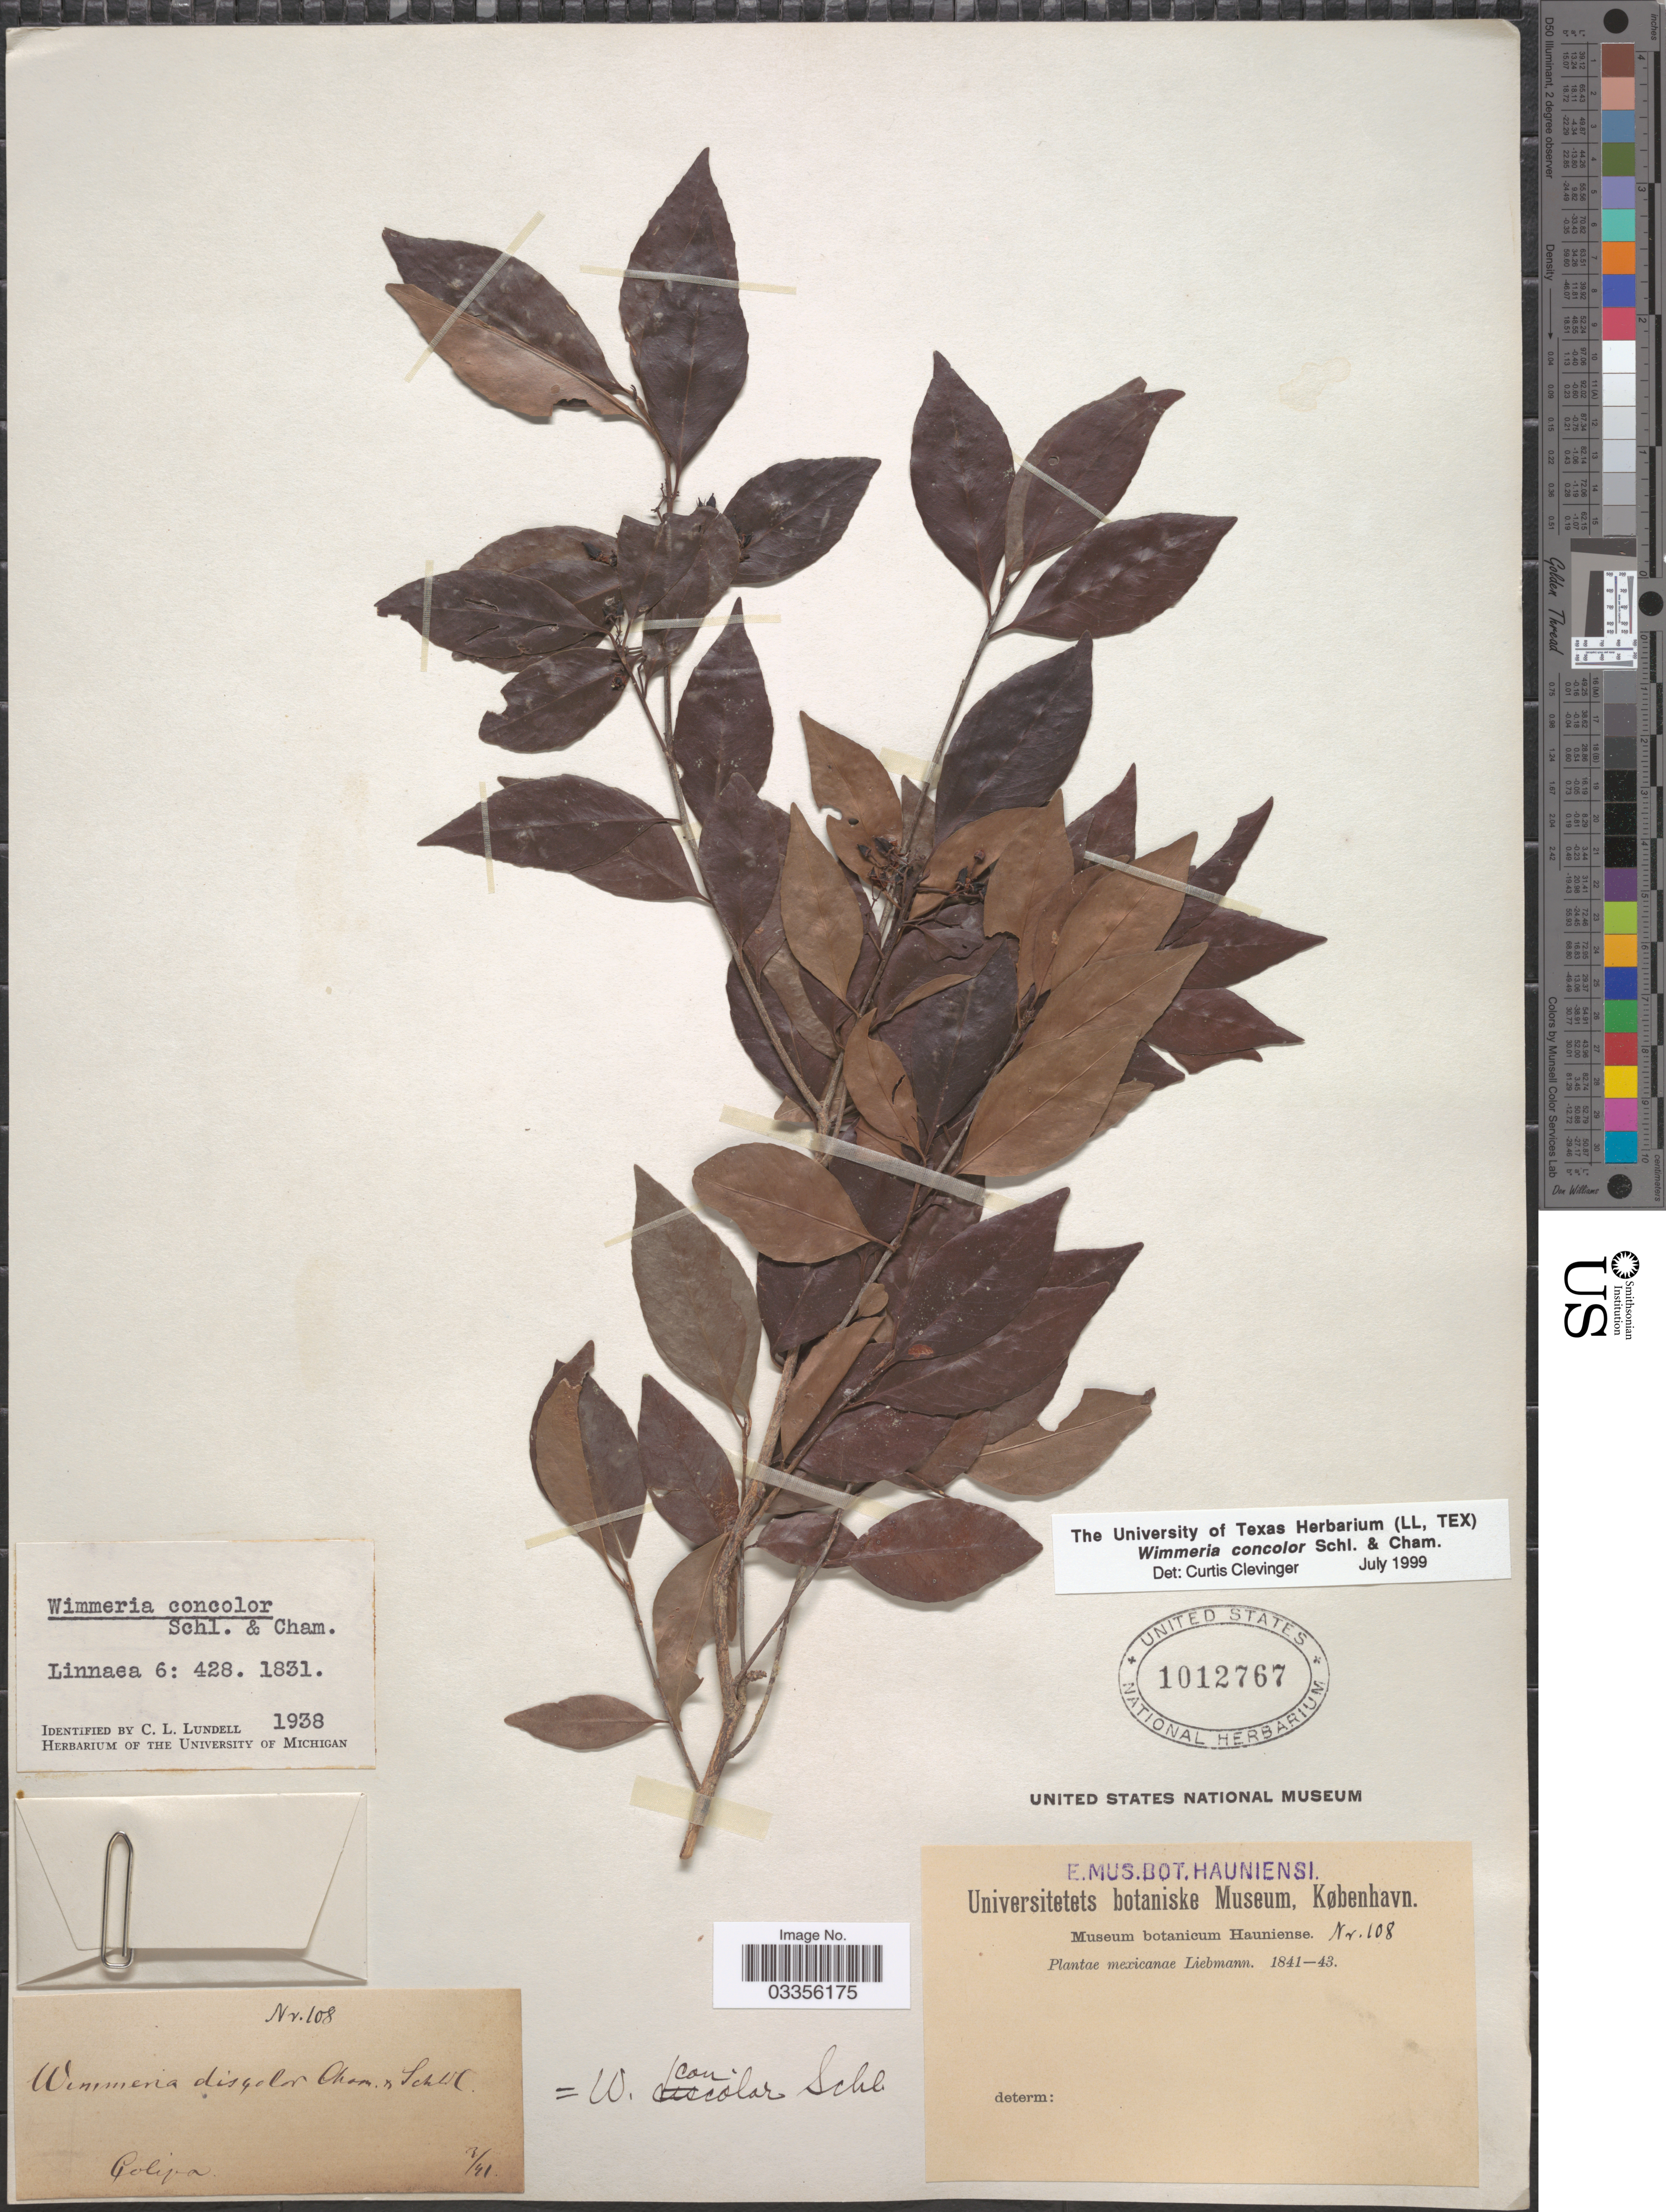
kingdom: Plantae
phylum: Tracheophyta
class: Magnoliopsida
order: Celastrales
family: Celastraceae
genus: Wimmeria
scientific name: Wimmeria concolor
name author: Schltdl. & Cham.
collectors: Liebmann, --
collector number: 108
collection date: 1841-03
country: Mexico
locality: Colipa.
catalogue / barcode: US 1012767